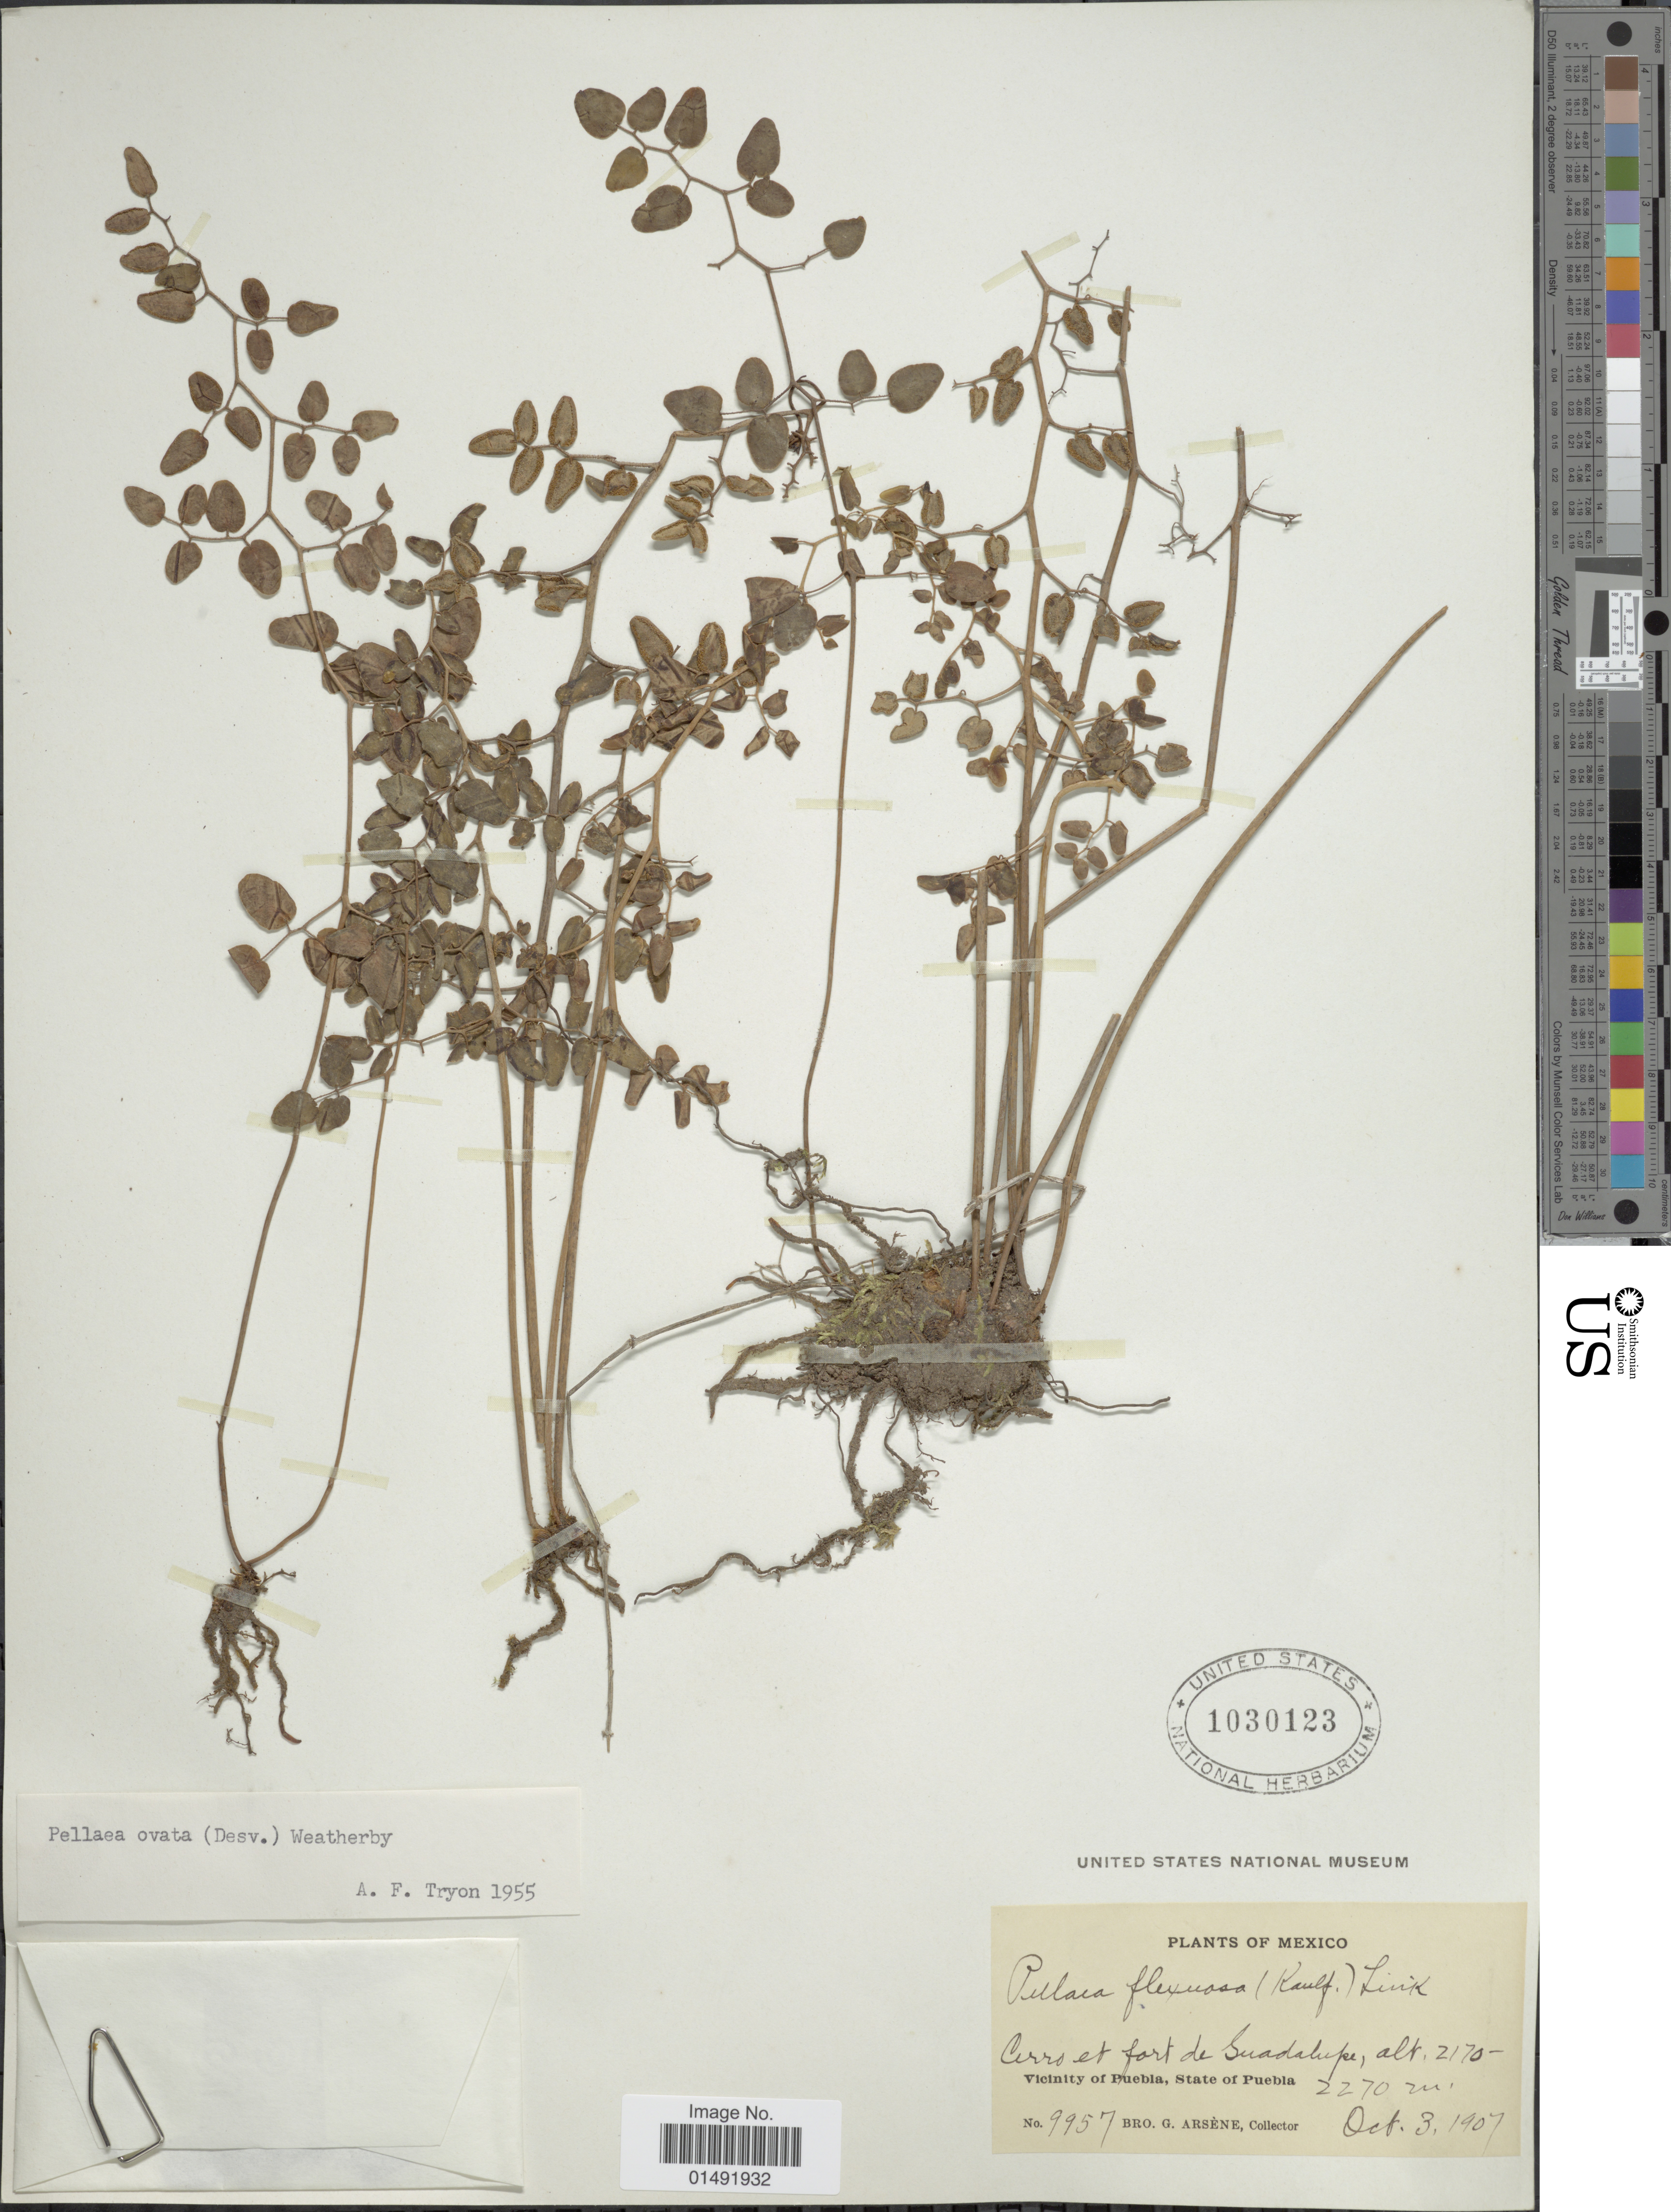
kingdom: Plantae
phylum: Tracheophyta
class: Polypodiopsida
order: Polypodiales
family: Pteridaceae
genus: Pellaea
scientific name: Pellaea ovata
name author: (Desv.) Weath.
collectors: Bro. G. Arsène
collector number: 9957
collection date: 1907-10-03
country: Mexico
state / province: Puebla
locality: Cerro et fort de Guadalupe, Vicinity of Puebla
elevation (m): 2170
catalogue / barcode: US 1030123